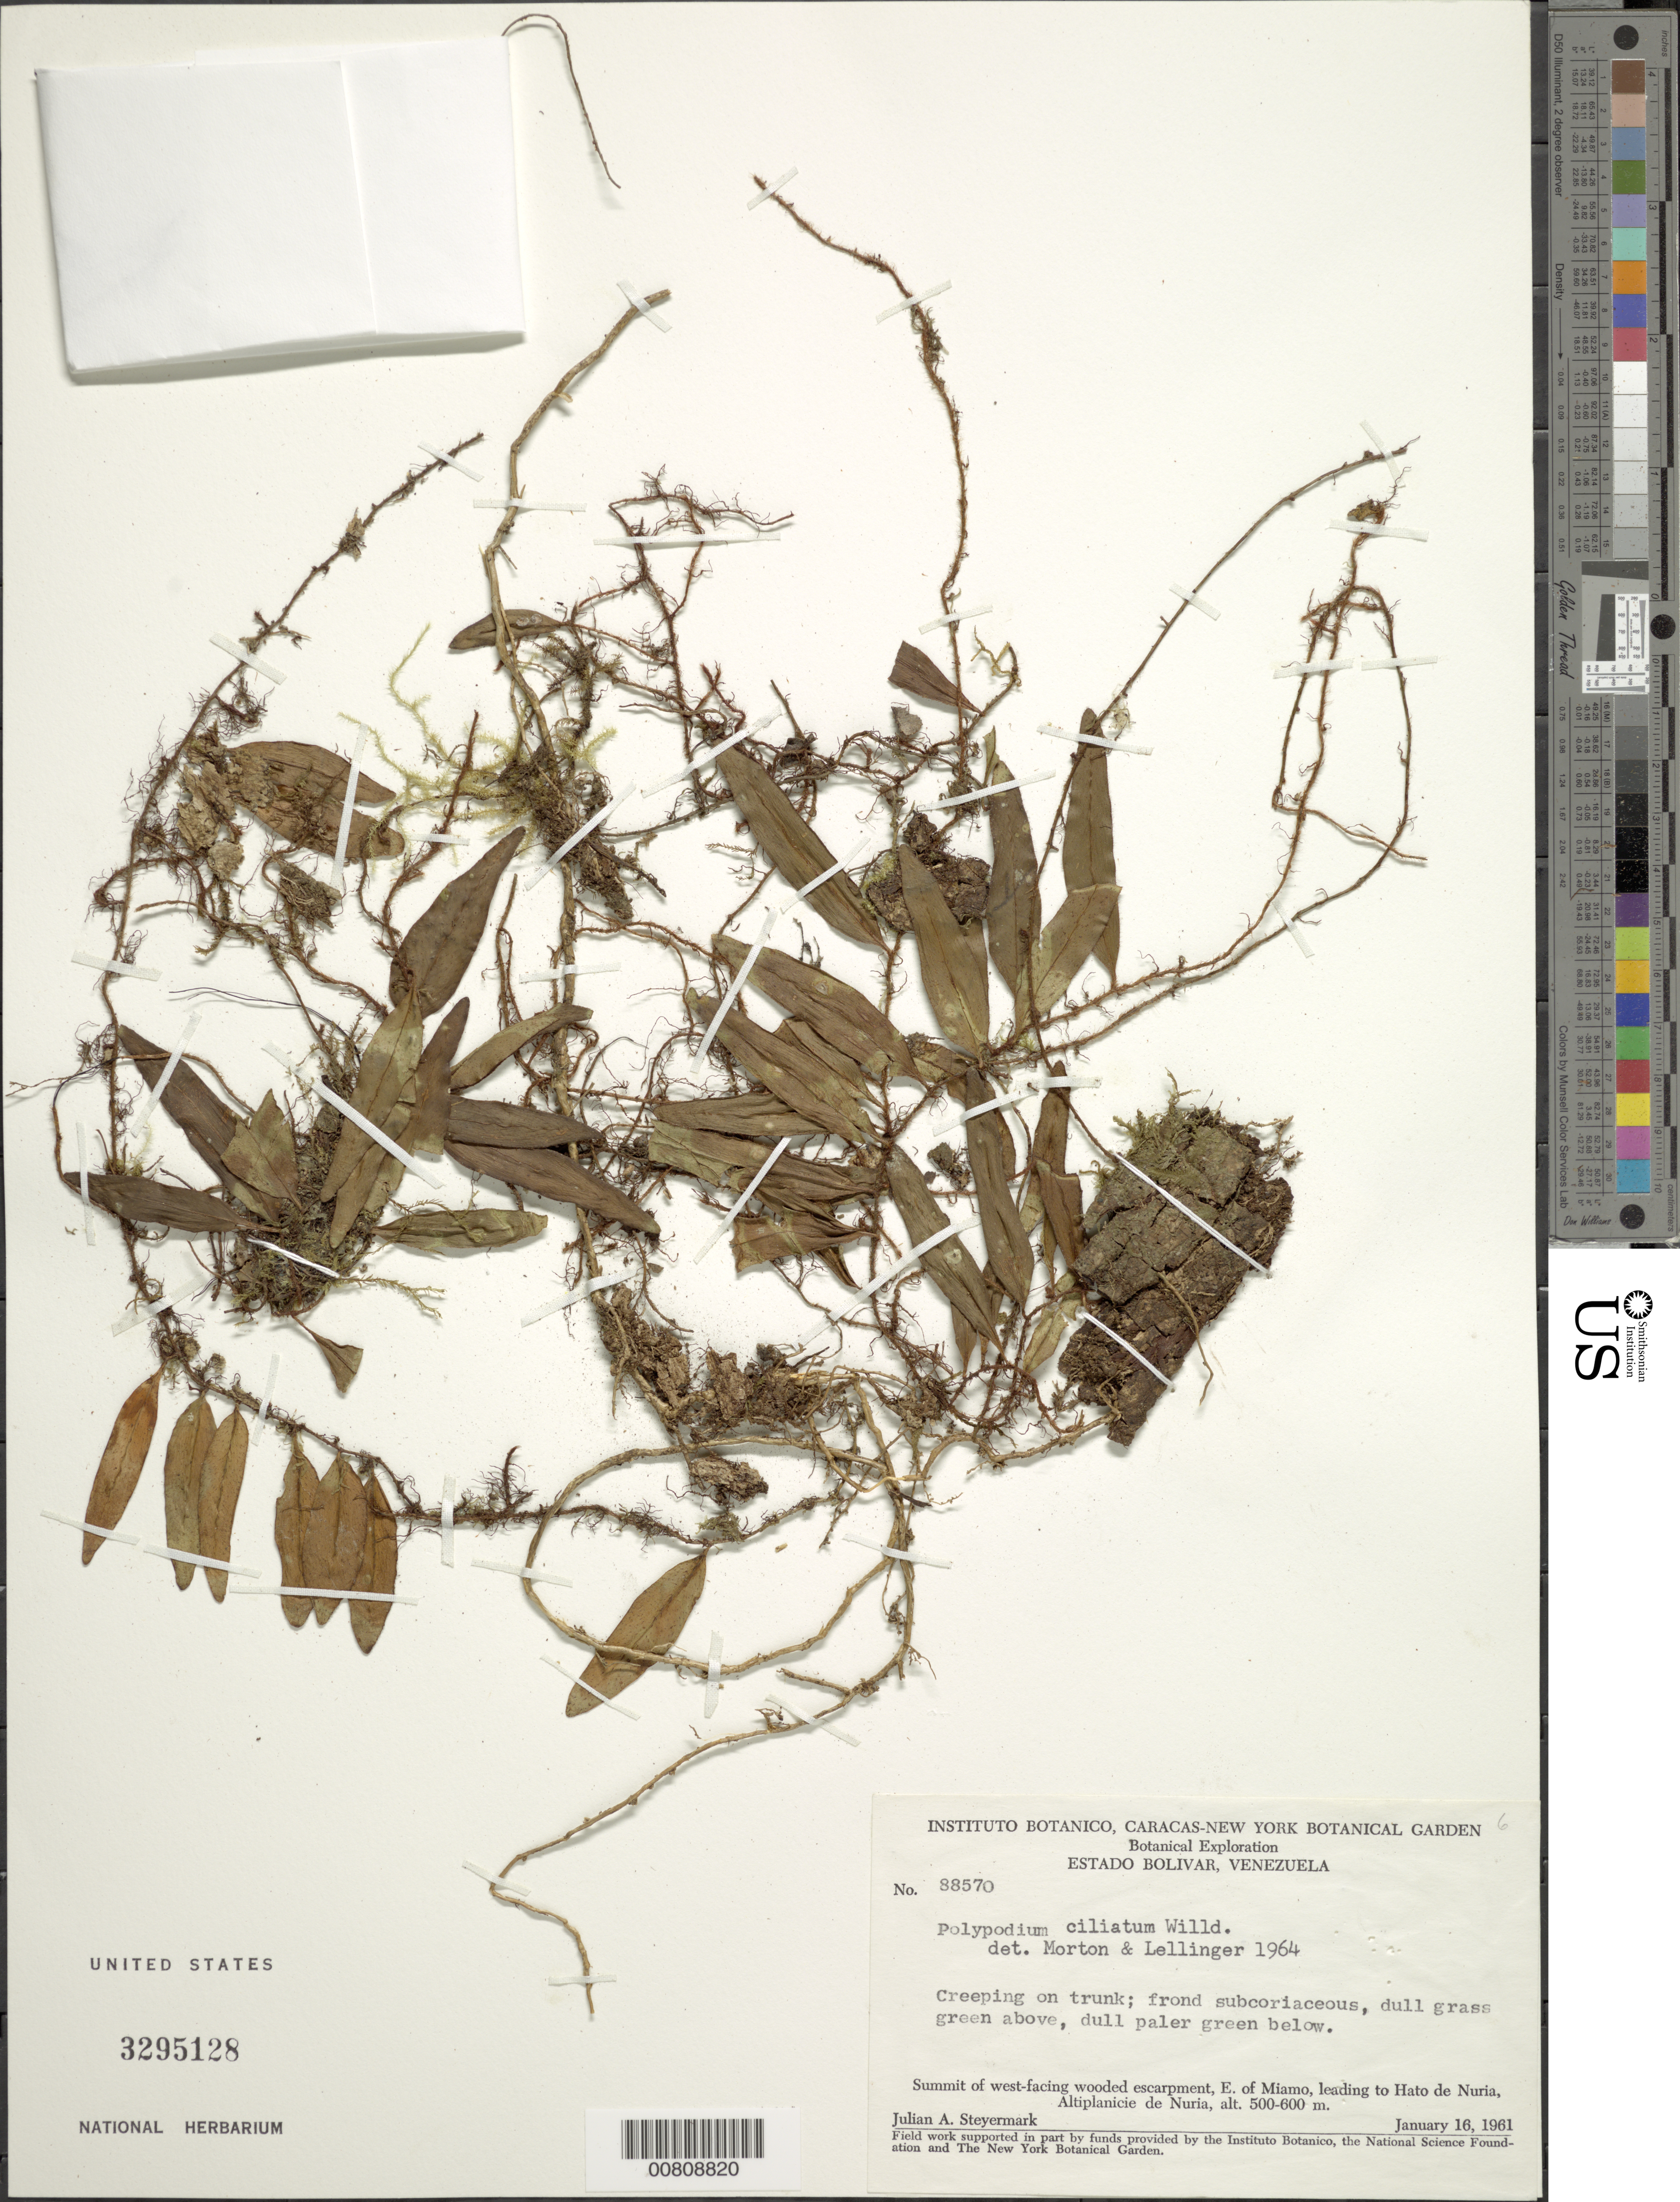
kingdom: Plantae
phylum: Tracheophyta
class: Polypodiopsida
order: Polypodiales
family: Polypodiaceae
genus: Microgramma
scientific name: Microgramma reptans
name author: (Cav.) A.R. Sm.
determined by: Morton, C. V.; Lellinger, D. B.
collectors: J. Steyermark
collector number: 88570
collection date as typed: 16-Jan-61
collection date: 1961-01-16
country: Venezuela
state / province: Bolívar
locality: Miamo, E of, leading to Hato de Nuria, Altiplanicie de Nuria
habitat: Summit of W facing wooded escarpment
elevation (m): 500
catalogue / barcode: US 3295128